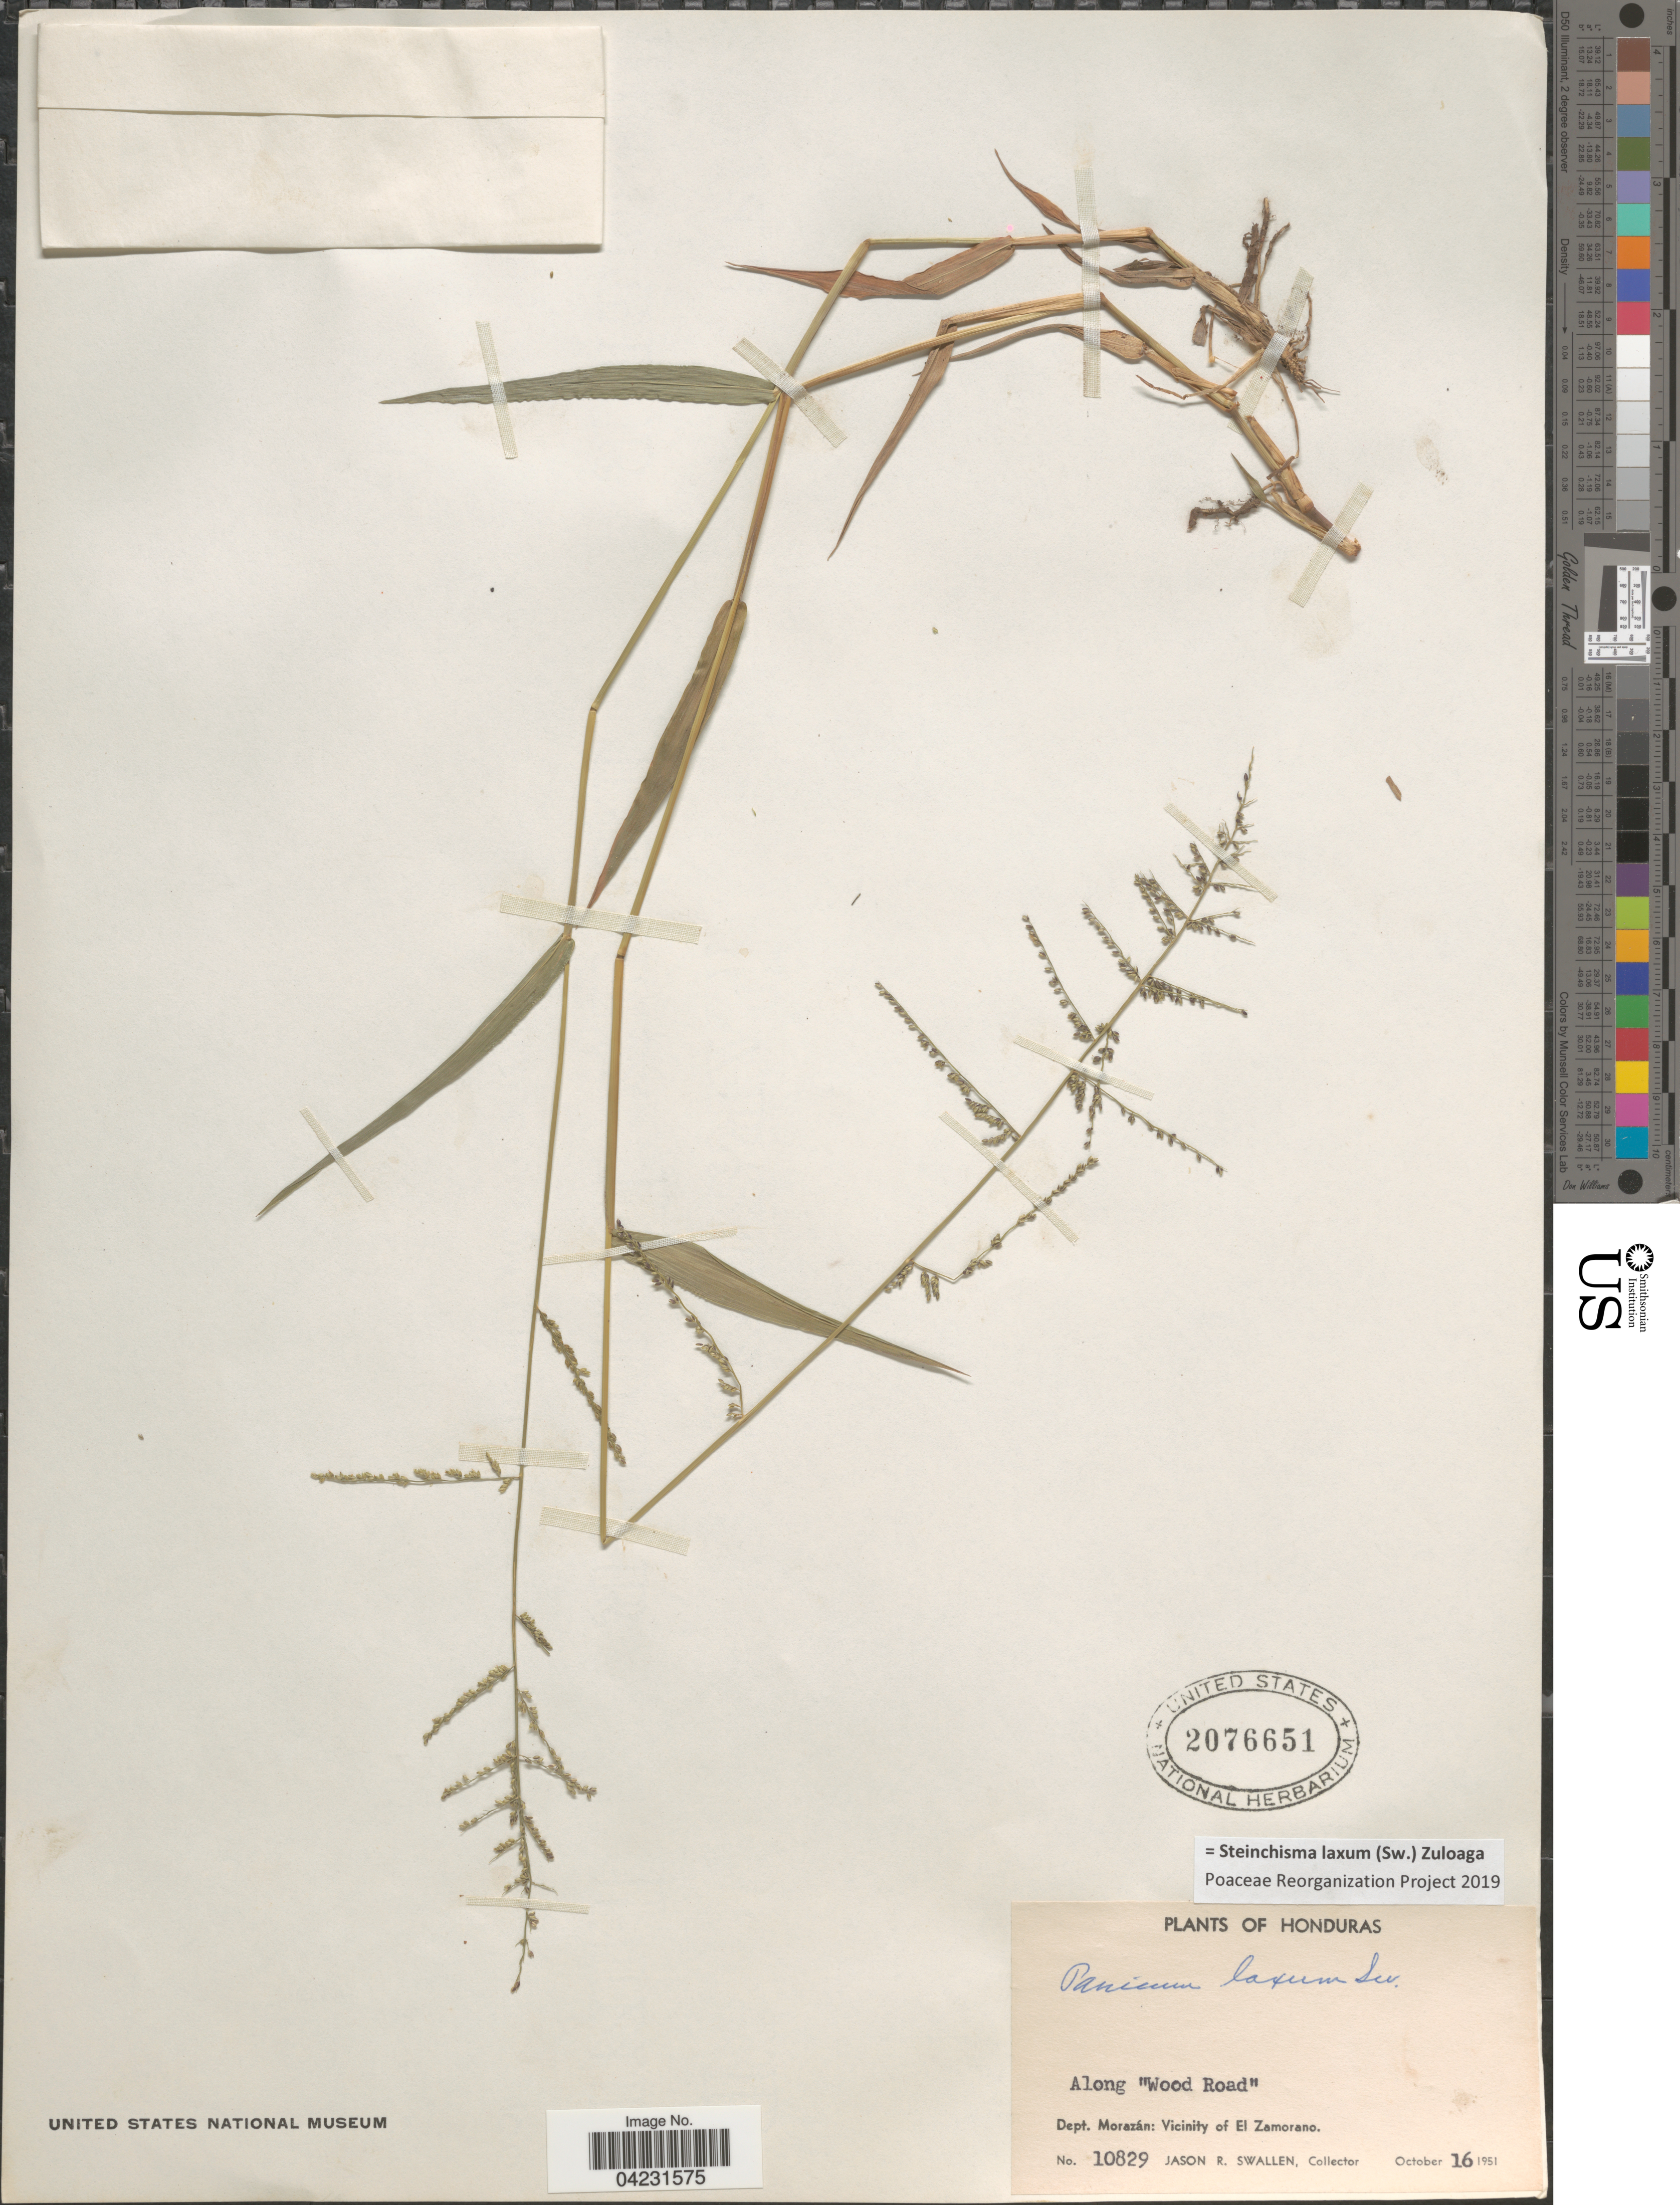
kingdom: Plantae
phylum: Tracheophyta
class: Liliopsida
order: Poales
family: Poaceae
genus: Steinchisma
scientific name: Steinchisma laxum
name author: (Sw.) Zuloaga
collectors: J. R. Swallen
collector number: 10829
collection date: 1951-10-16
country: Honduras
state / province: Fco. Morazán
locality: Along "Wood Road". Dept. Morazán: Vicinity of El Zamorano.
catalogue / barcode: US 2076651